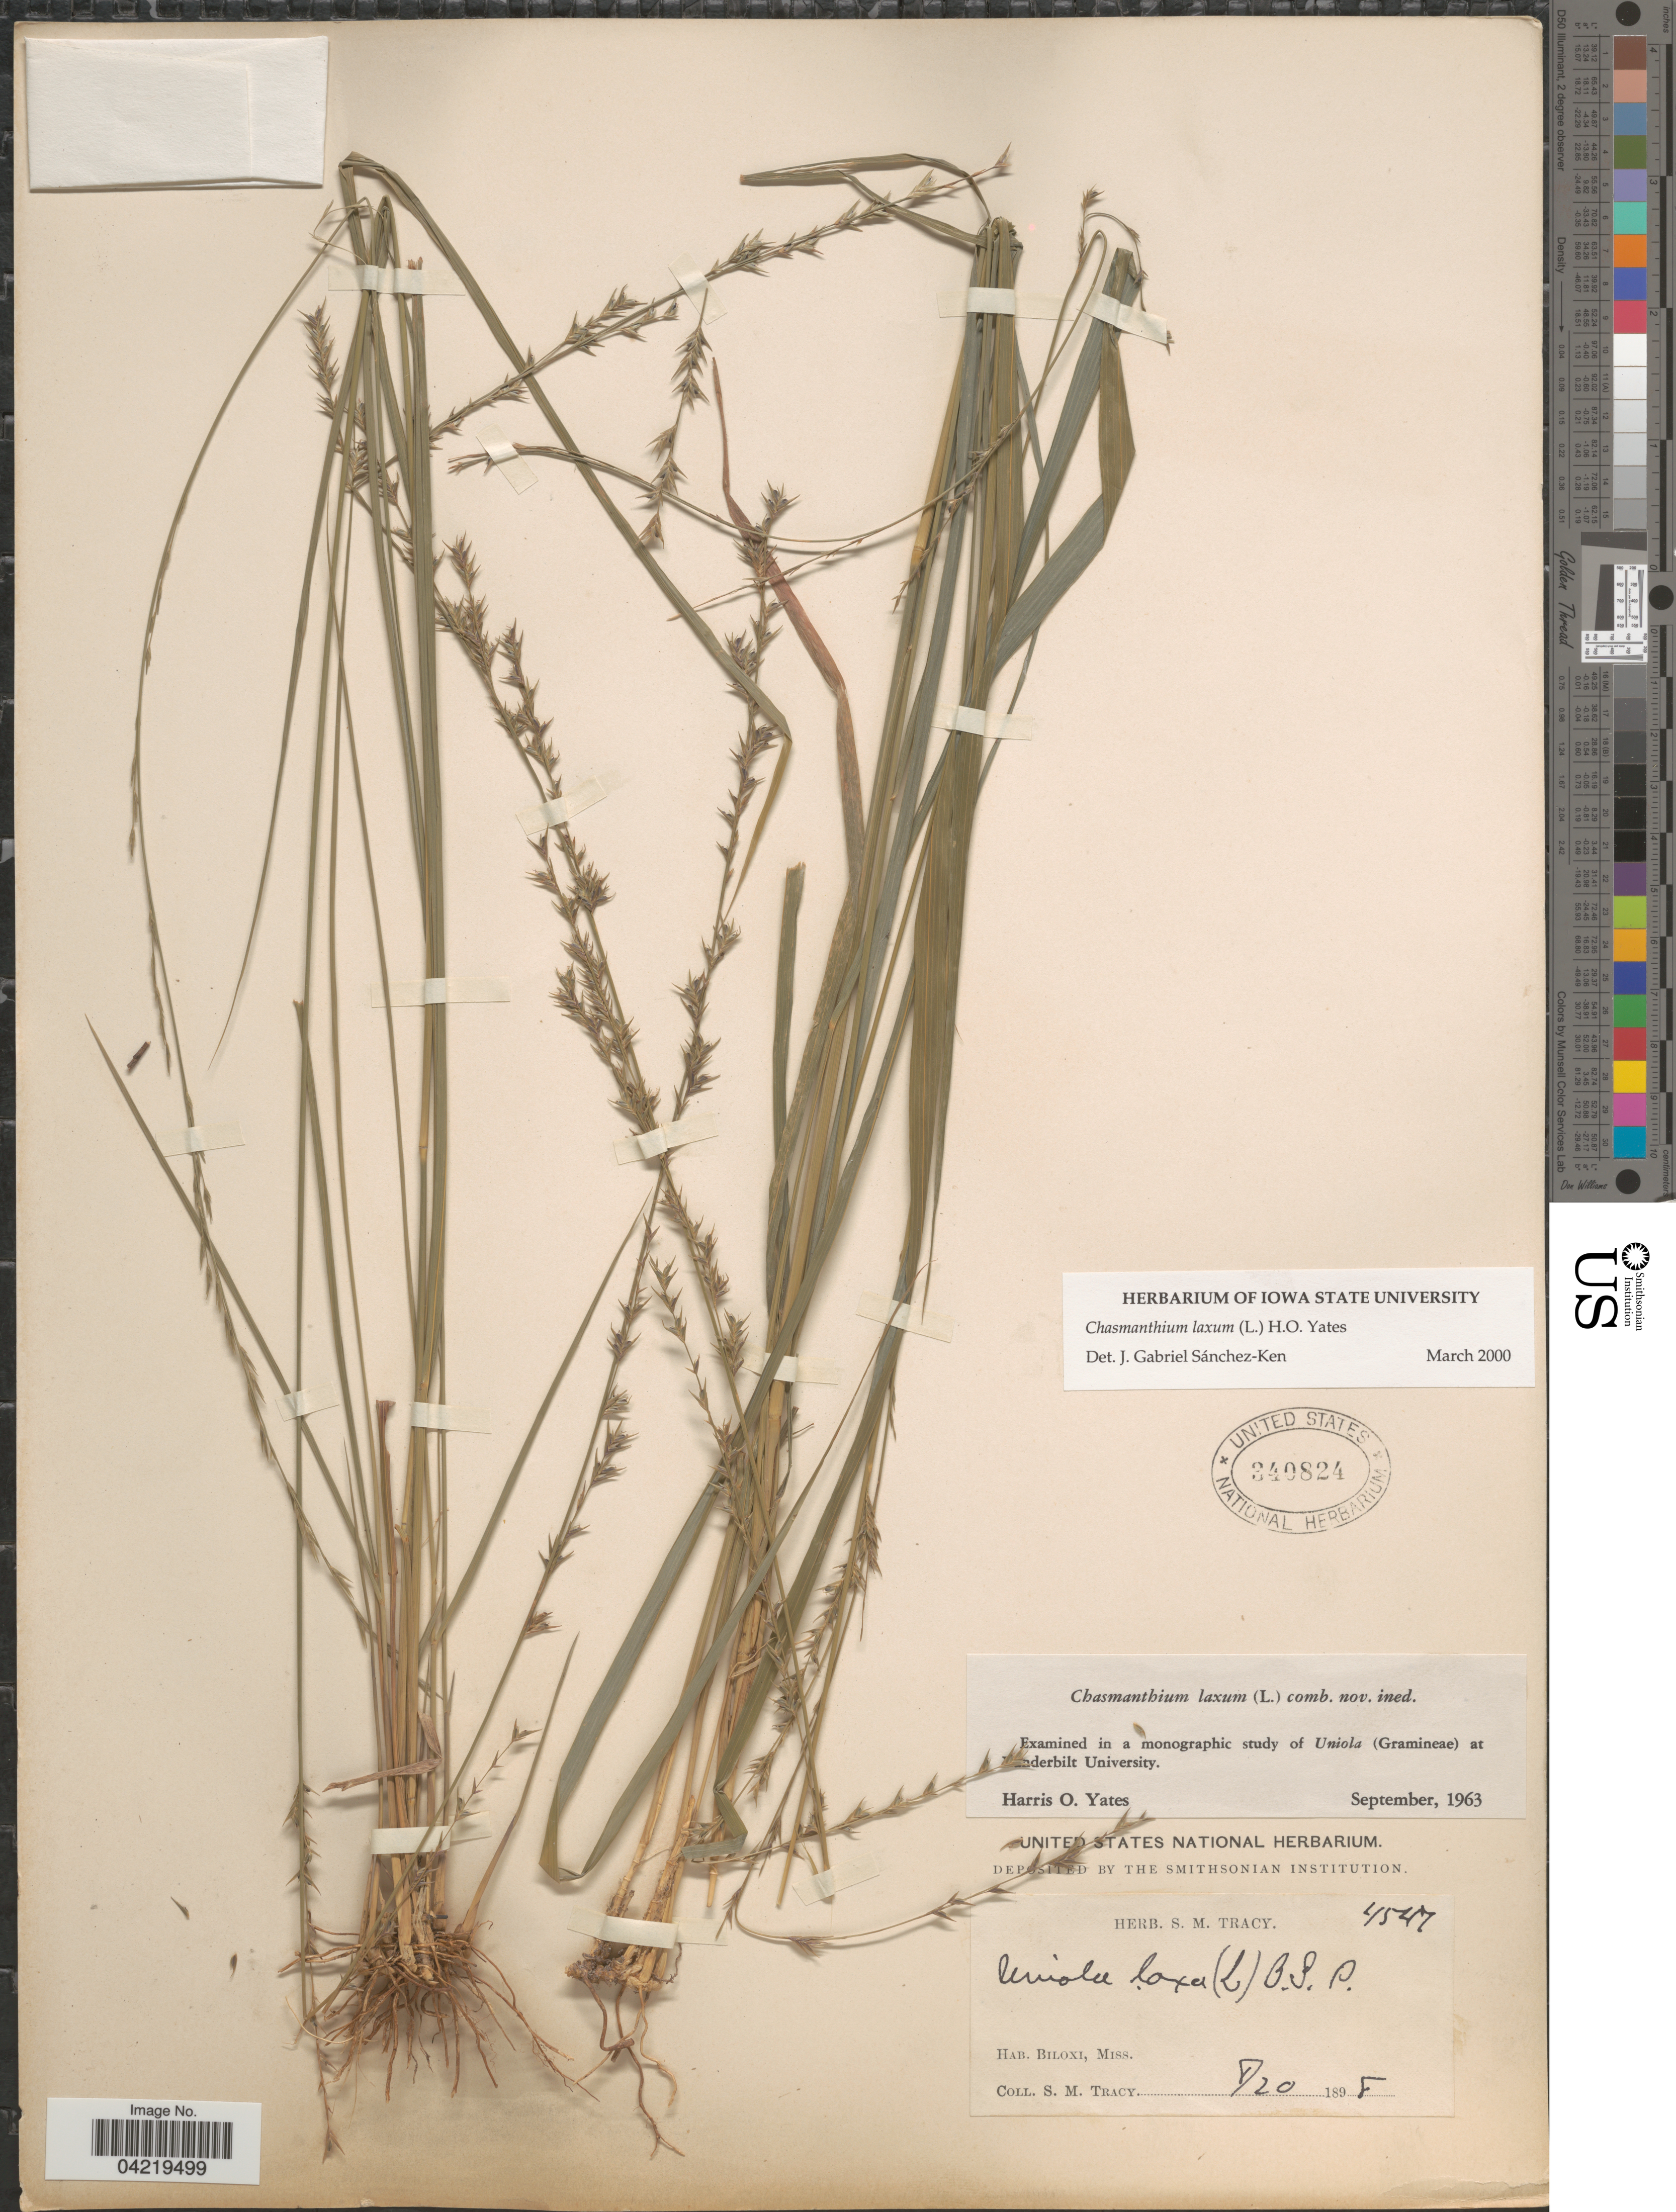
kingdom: Plantae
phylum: Tracheophyta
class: Liliopsida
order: Poales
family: Poaceae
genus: Chasmanthium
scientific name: Chasmanthium laxum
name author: (L.) H.O. Yates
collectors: S. M. Tracy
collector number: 4547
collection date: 1898-08-20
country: United States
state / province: Mississippi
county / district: Harrison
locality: Biloxi.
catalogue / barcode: US 340824